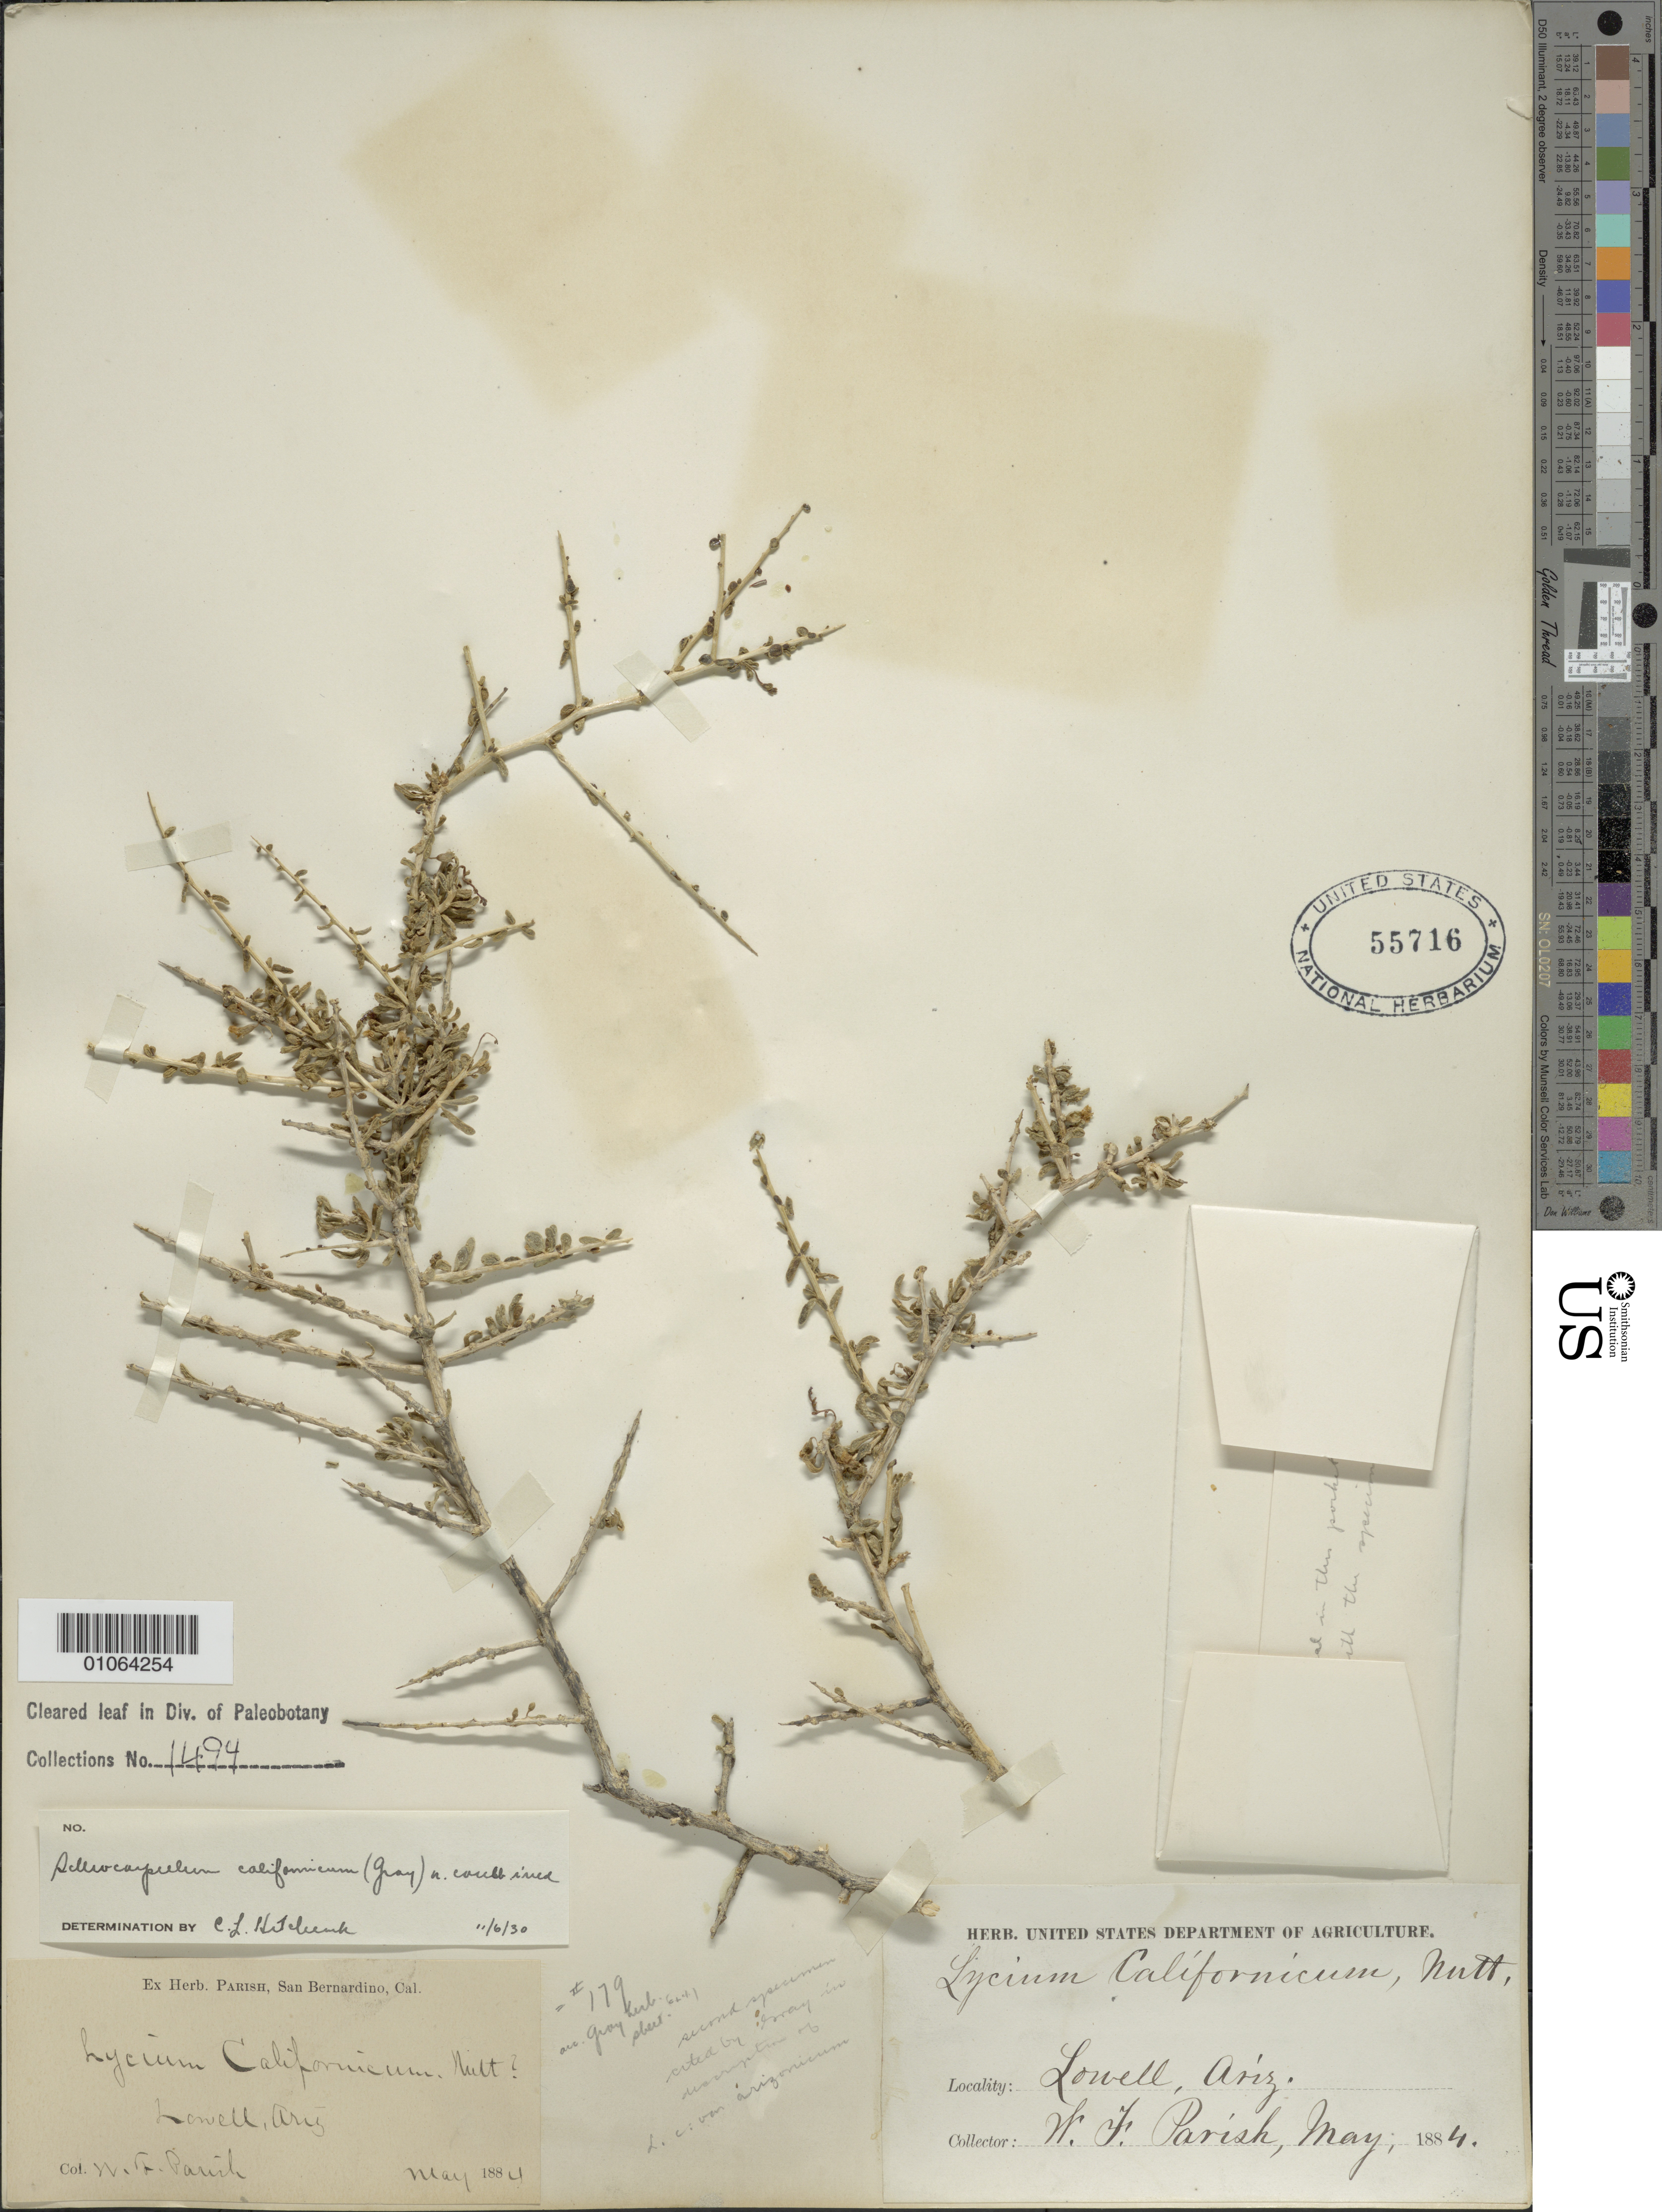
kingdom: Plantae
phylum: Tracheophyta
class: Magnoliopsida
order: Solanales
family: Solanaceae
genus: Lycium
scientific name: Lycium californicum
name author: Nutt. ex A. Gray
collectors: W. F. Parish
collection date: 1884-05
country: United States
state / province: Arizona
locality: Lowell, Ariz.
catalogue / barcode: US 55716